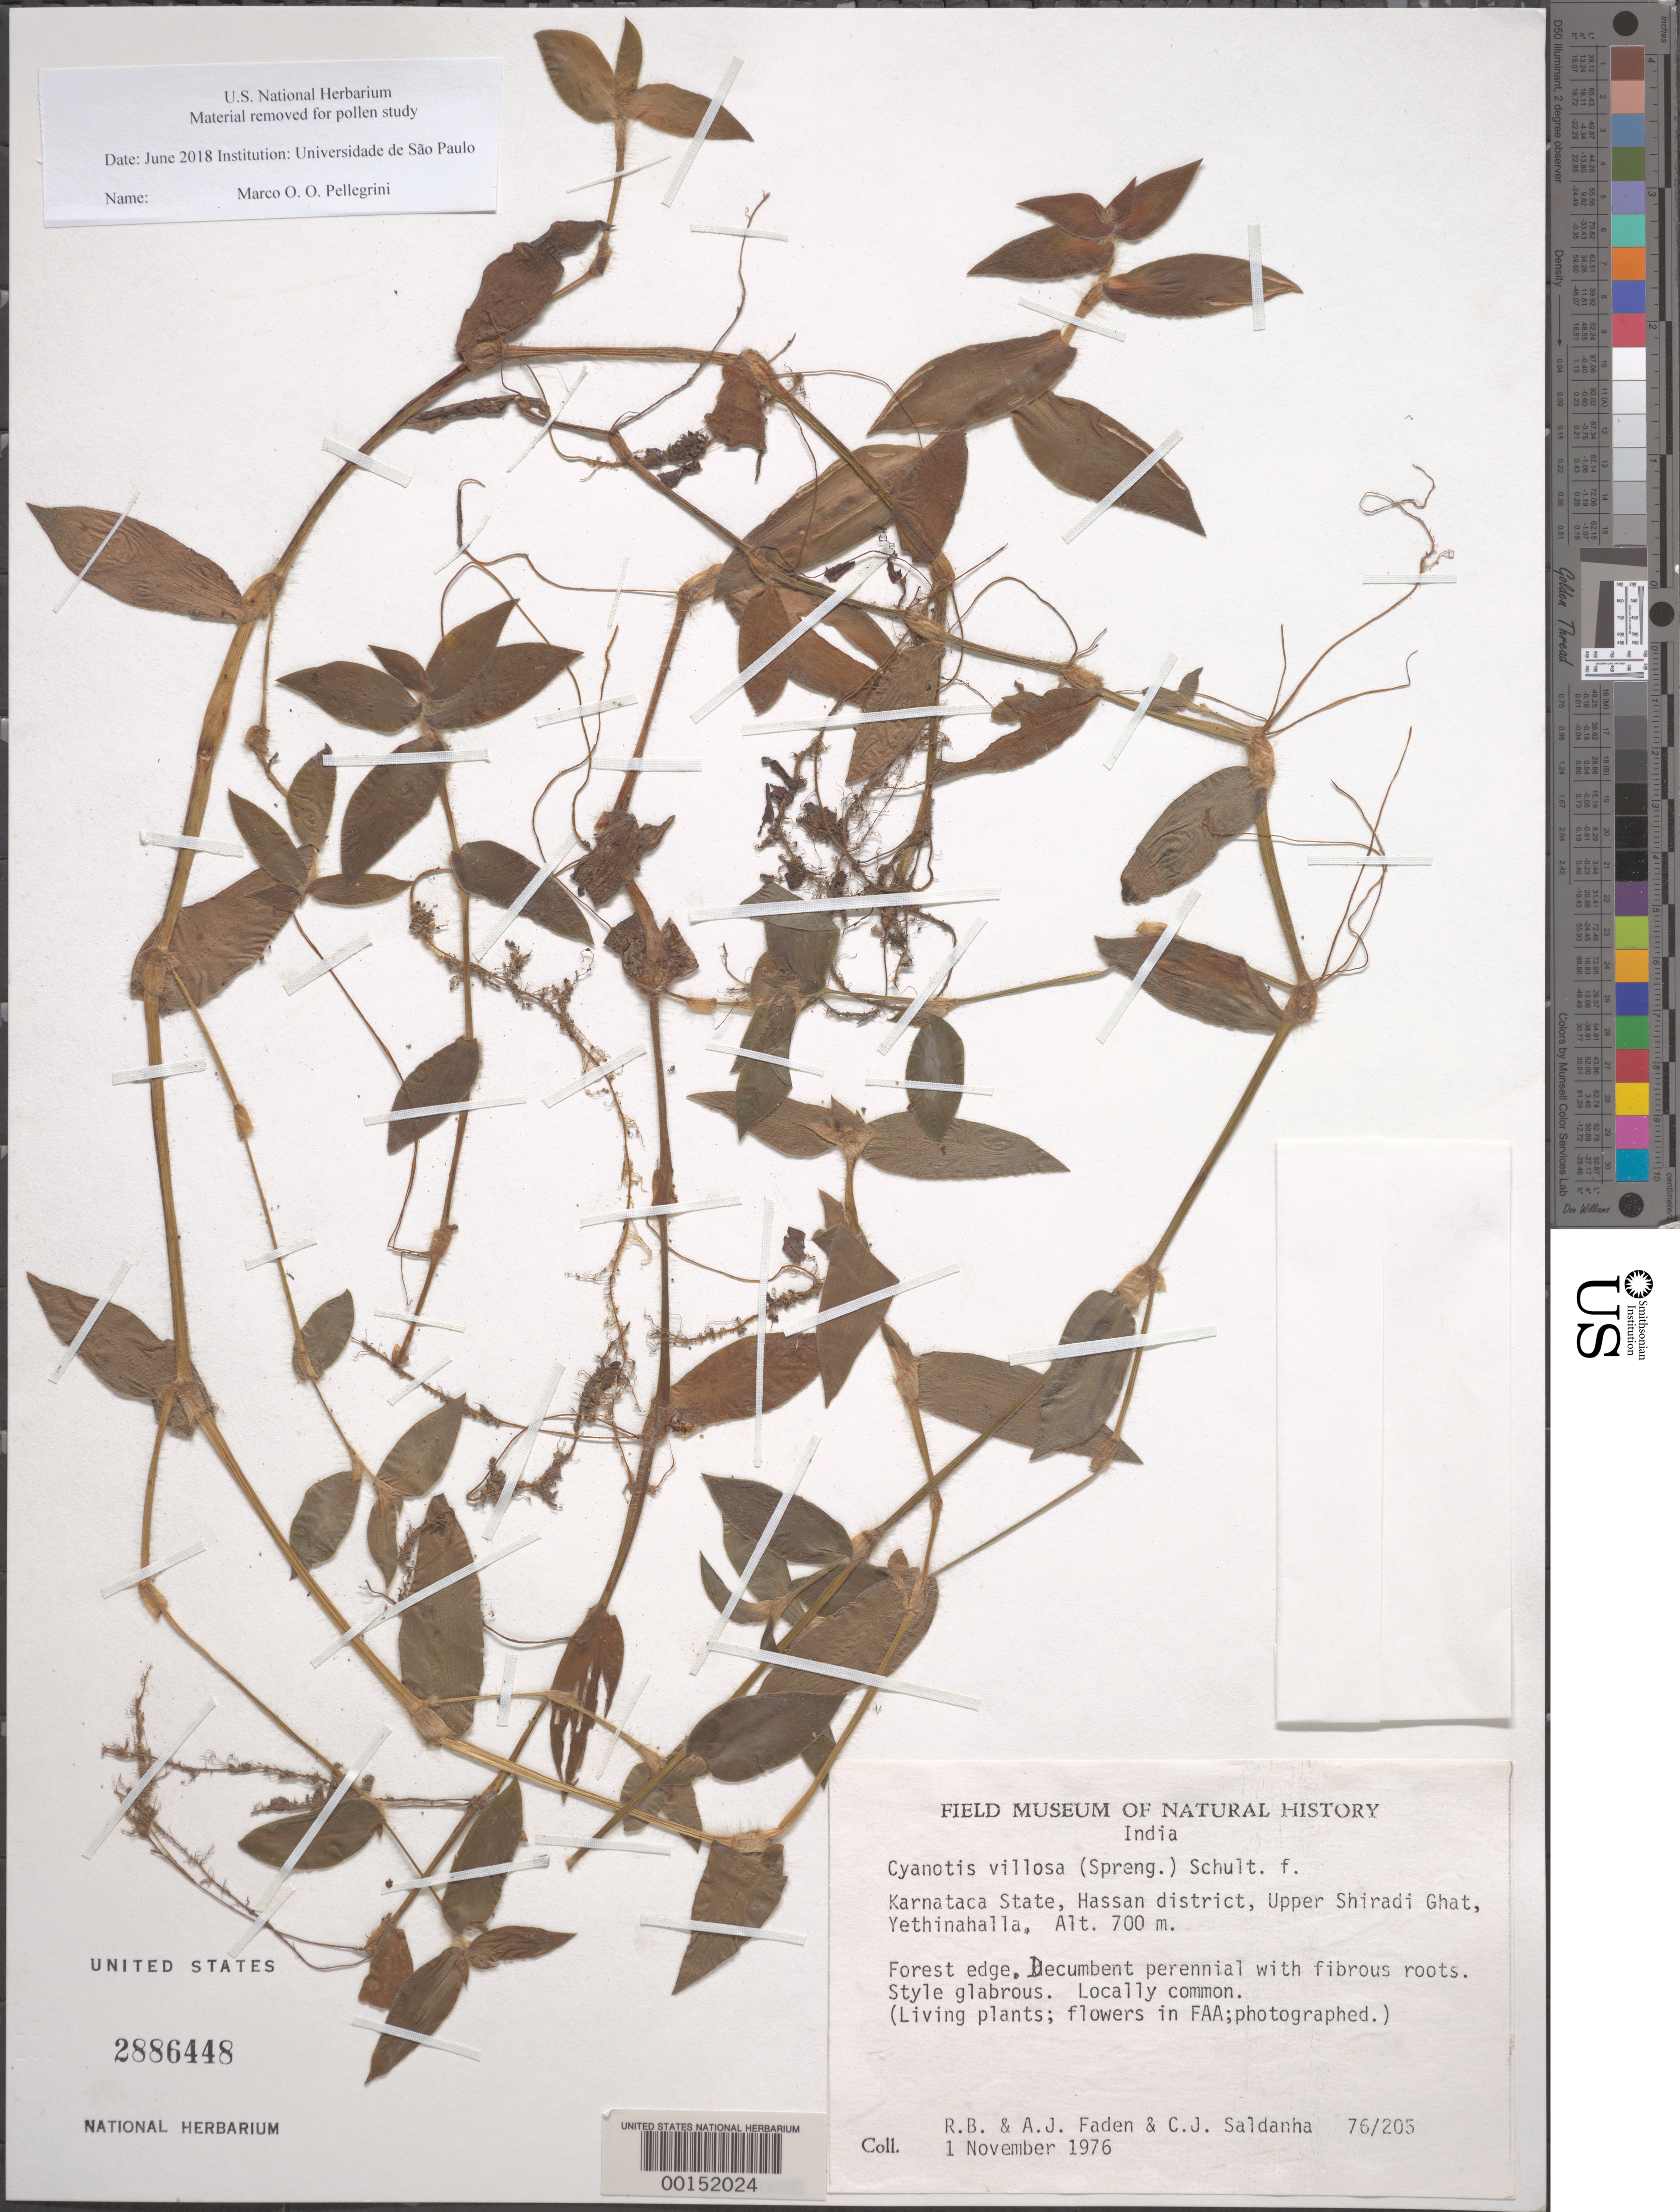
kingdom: Plantae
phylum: Tracheophyta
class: Liliopsida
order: Commelinales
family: Commelinaceae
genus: Cyanotis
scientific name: Cyanotis villosa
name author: (Spreng.) Schult. & Schult. f.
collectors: R. B. Faden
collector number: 76/205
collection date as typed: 01 Nov 1976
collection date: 1976-11-01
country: India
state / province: Karnataka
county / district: Hassan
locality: Upper shiradi ghat, yethinahalla, mysore state [mysore state = karnataka.]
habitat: Forest edge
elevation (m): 700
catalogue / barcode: US 2886448